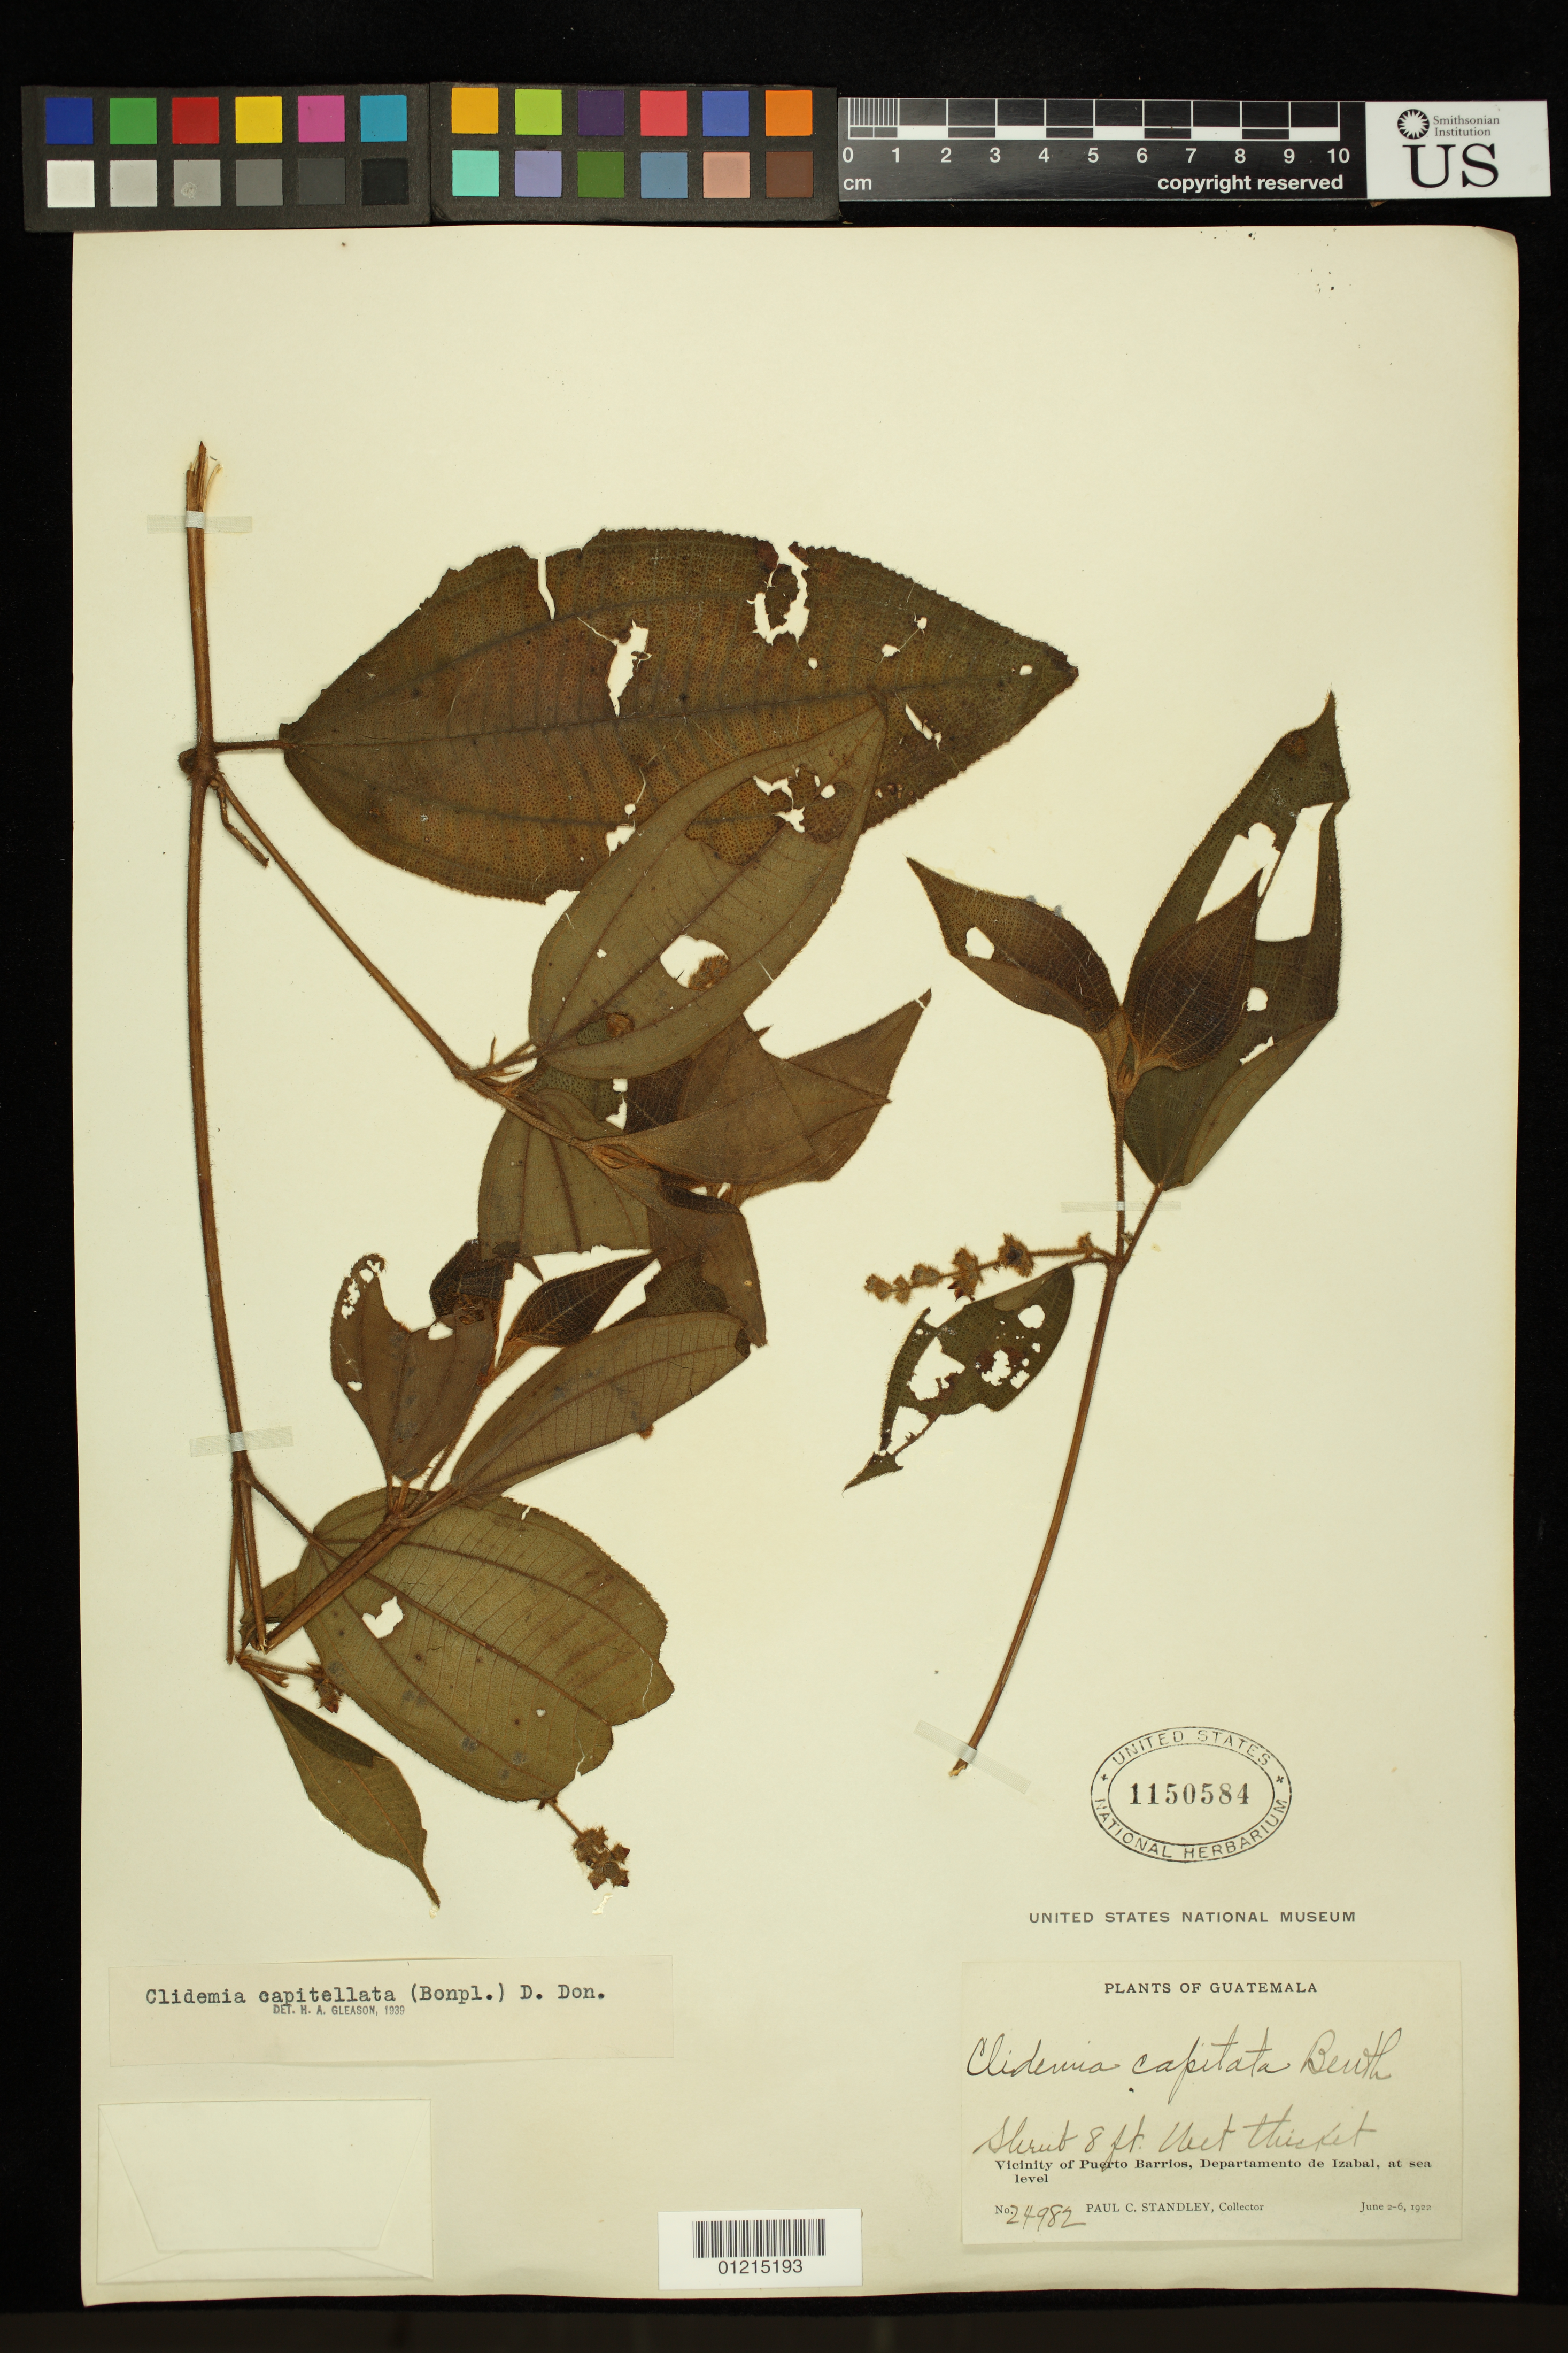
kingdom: Plantae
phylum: Tracheophyta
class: Magnoliopsida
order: Myrtales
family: Melastomataceae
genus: Clidemia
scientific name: Clidemia capitellata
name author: (Bonpl.) D. Don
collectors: P. C. Standley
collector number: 24982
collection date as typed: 02 Jun 1922 to 06 Jun 1922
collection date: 1922-06-02/1922-06-06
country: Guatemala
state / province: Izabal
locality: Vicinity of Puerto Barrios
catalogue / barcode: US 1150584